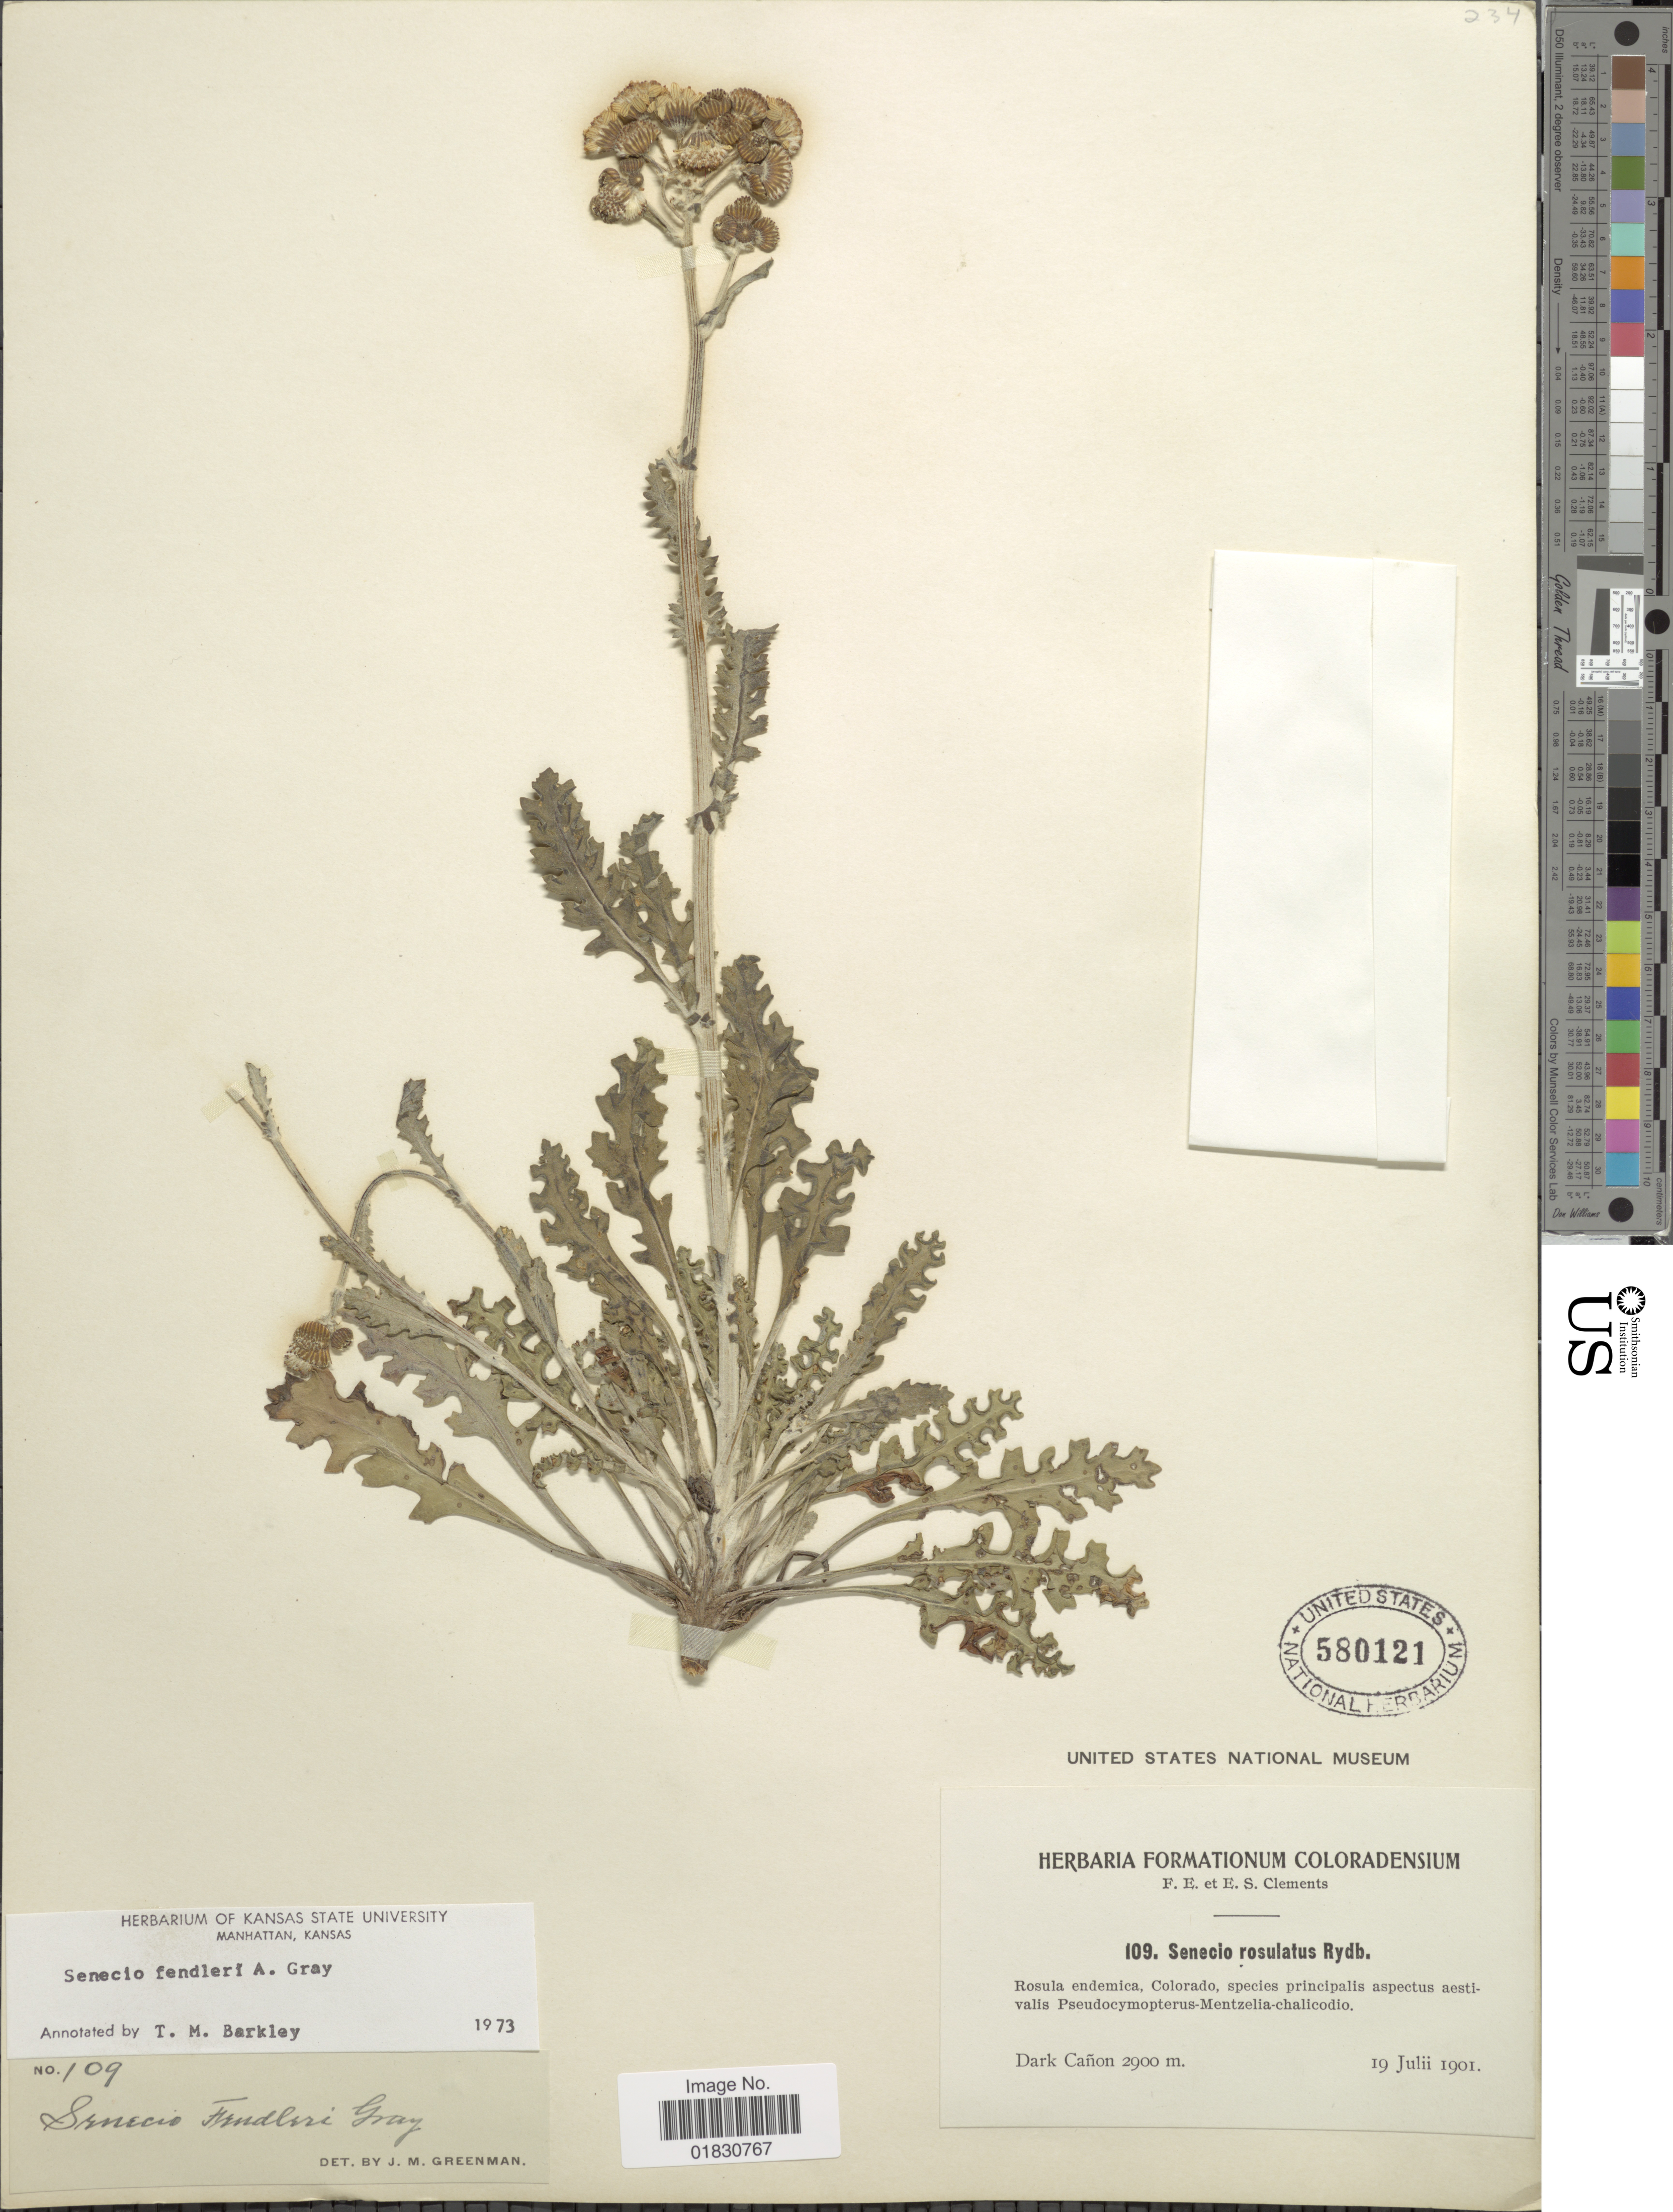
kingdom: Plantae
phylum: Tracheophyta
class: Magnoliopsida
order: Asterales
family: Asteraceae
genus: Packera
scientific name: Packera fendleri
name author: (A. Gray) W.A. Weber & Á. Löve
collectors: F. E. Clements & E. S. Clements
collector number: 109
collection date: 1901-07-19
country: United States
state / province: Colorado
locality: Dark Canon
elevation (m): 2900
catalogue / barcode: US 580121